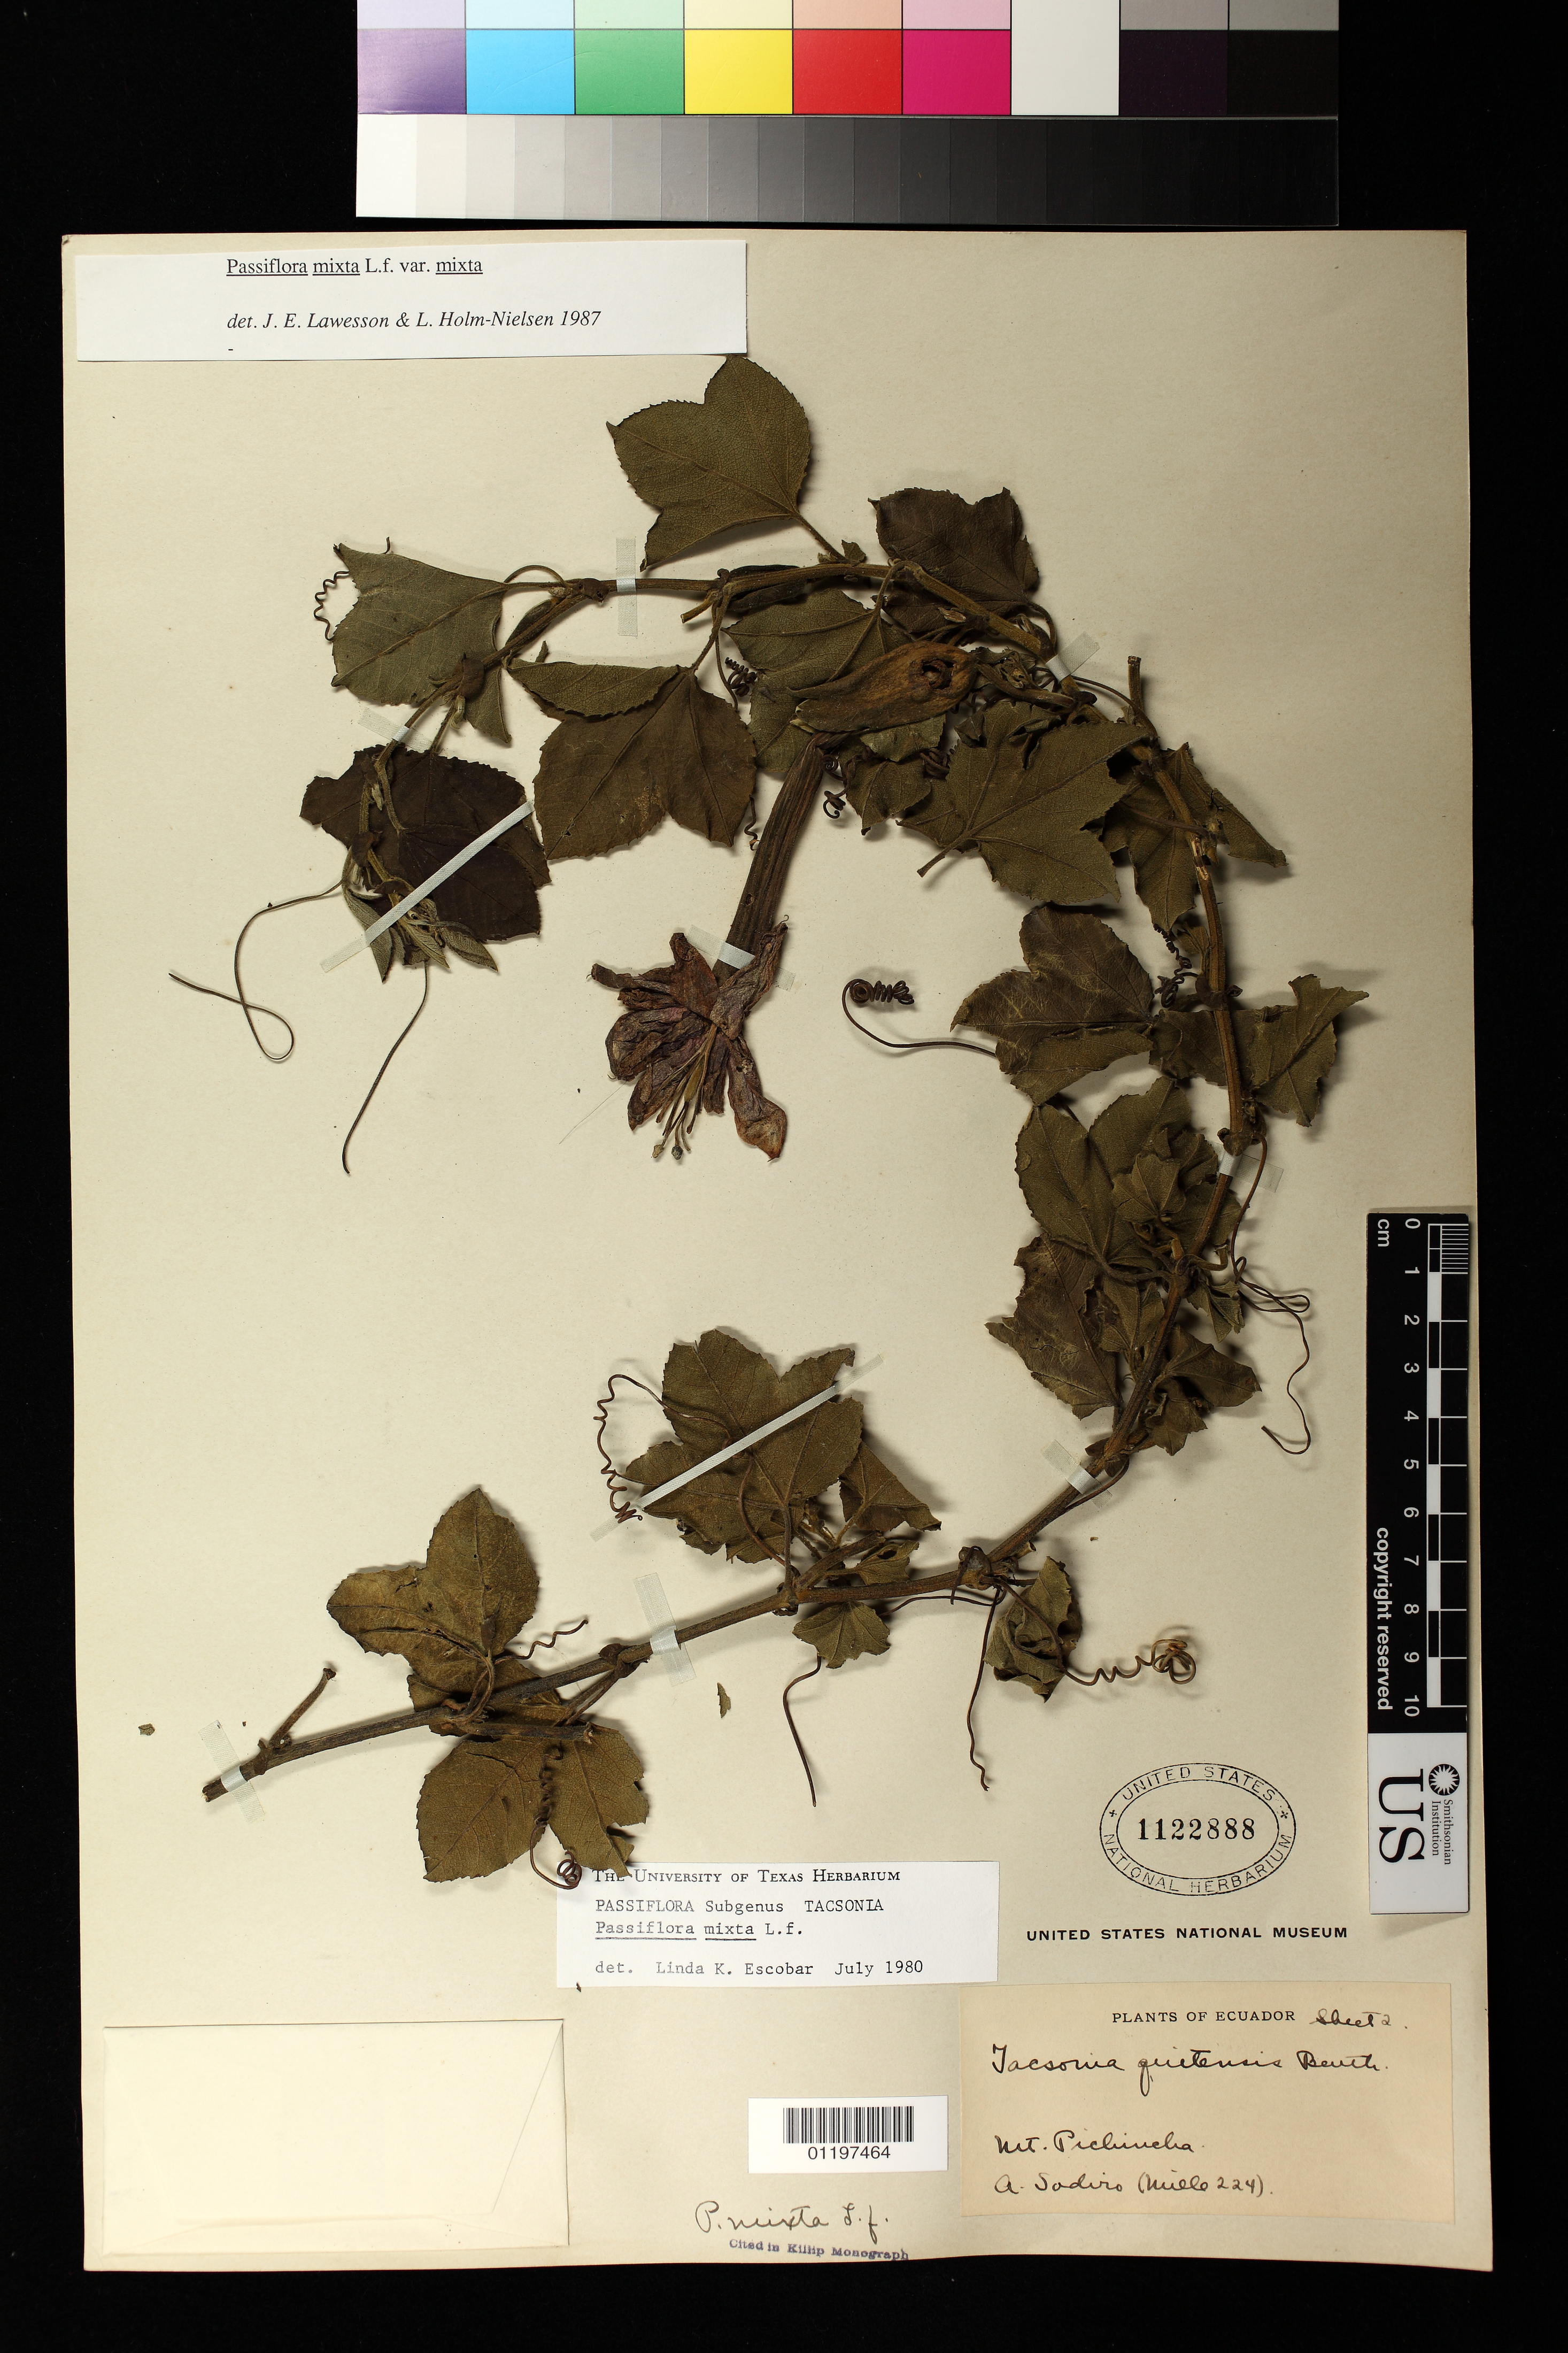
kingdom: Plantae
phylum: Tracheophyta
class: Magnoliopsida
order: Malpighiales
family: Passifloraceae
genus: Passiflora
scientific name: Passiflora mixta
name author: L. f.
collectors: A. Sodiro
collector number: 224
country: Ecuador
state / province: Pichincha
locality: Mt. Pichincha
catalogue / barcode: US 1122888